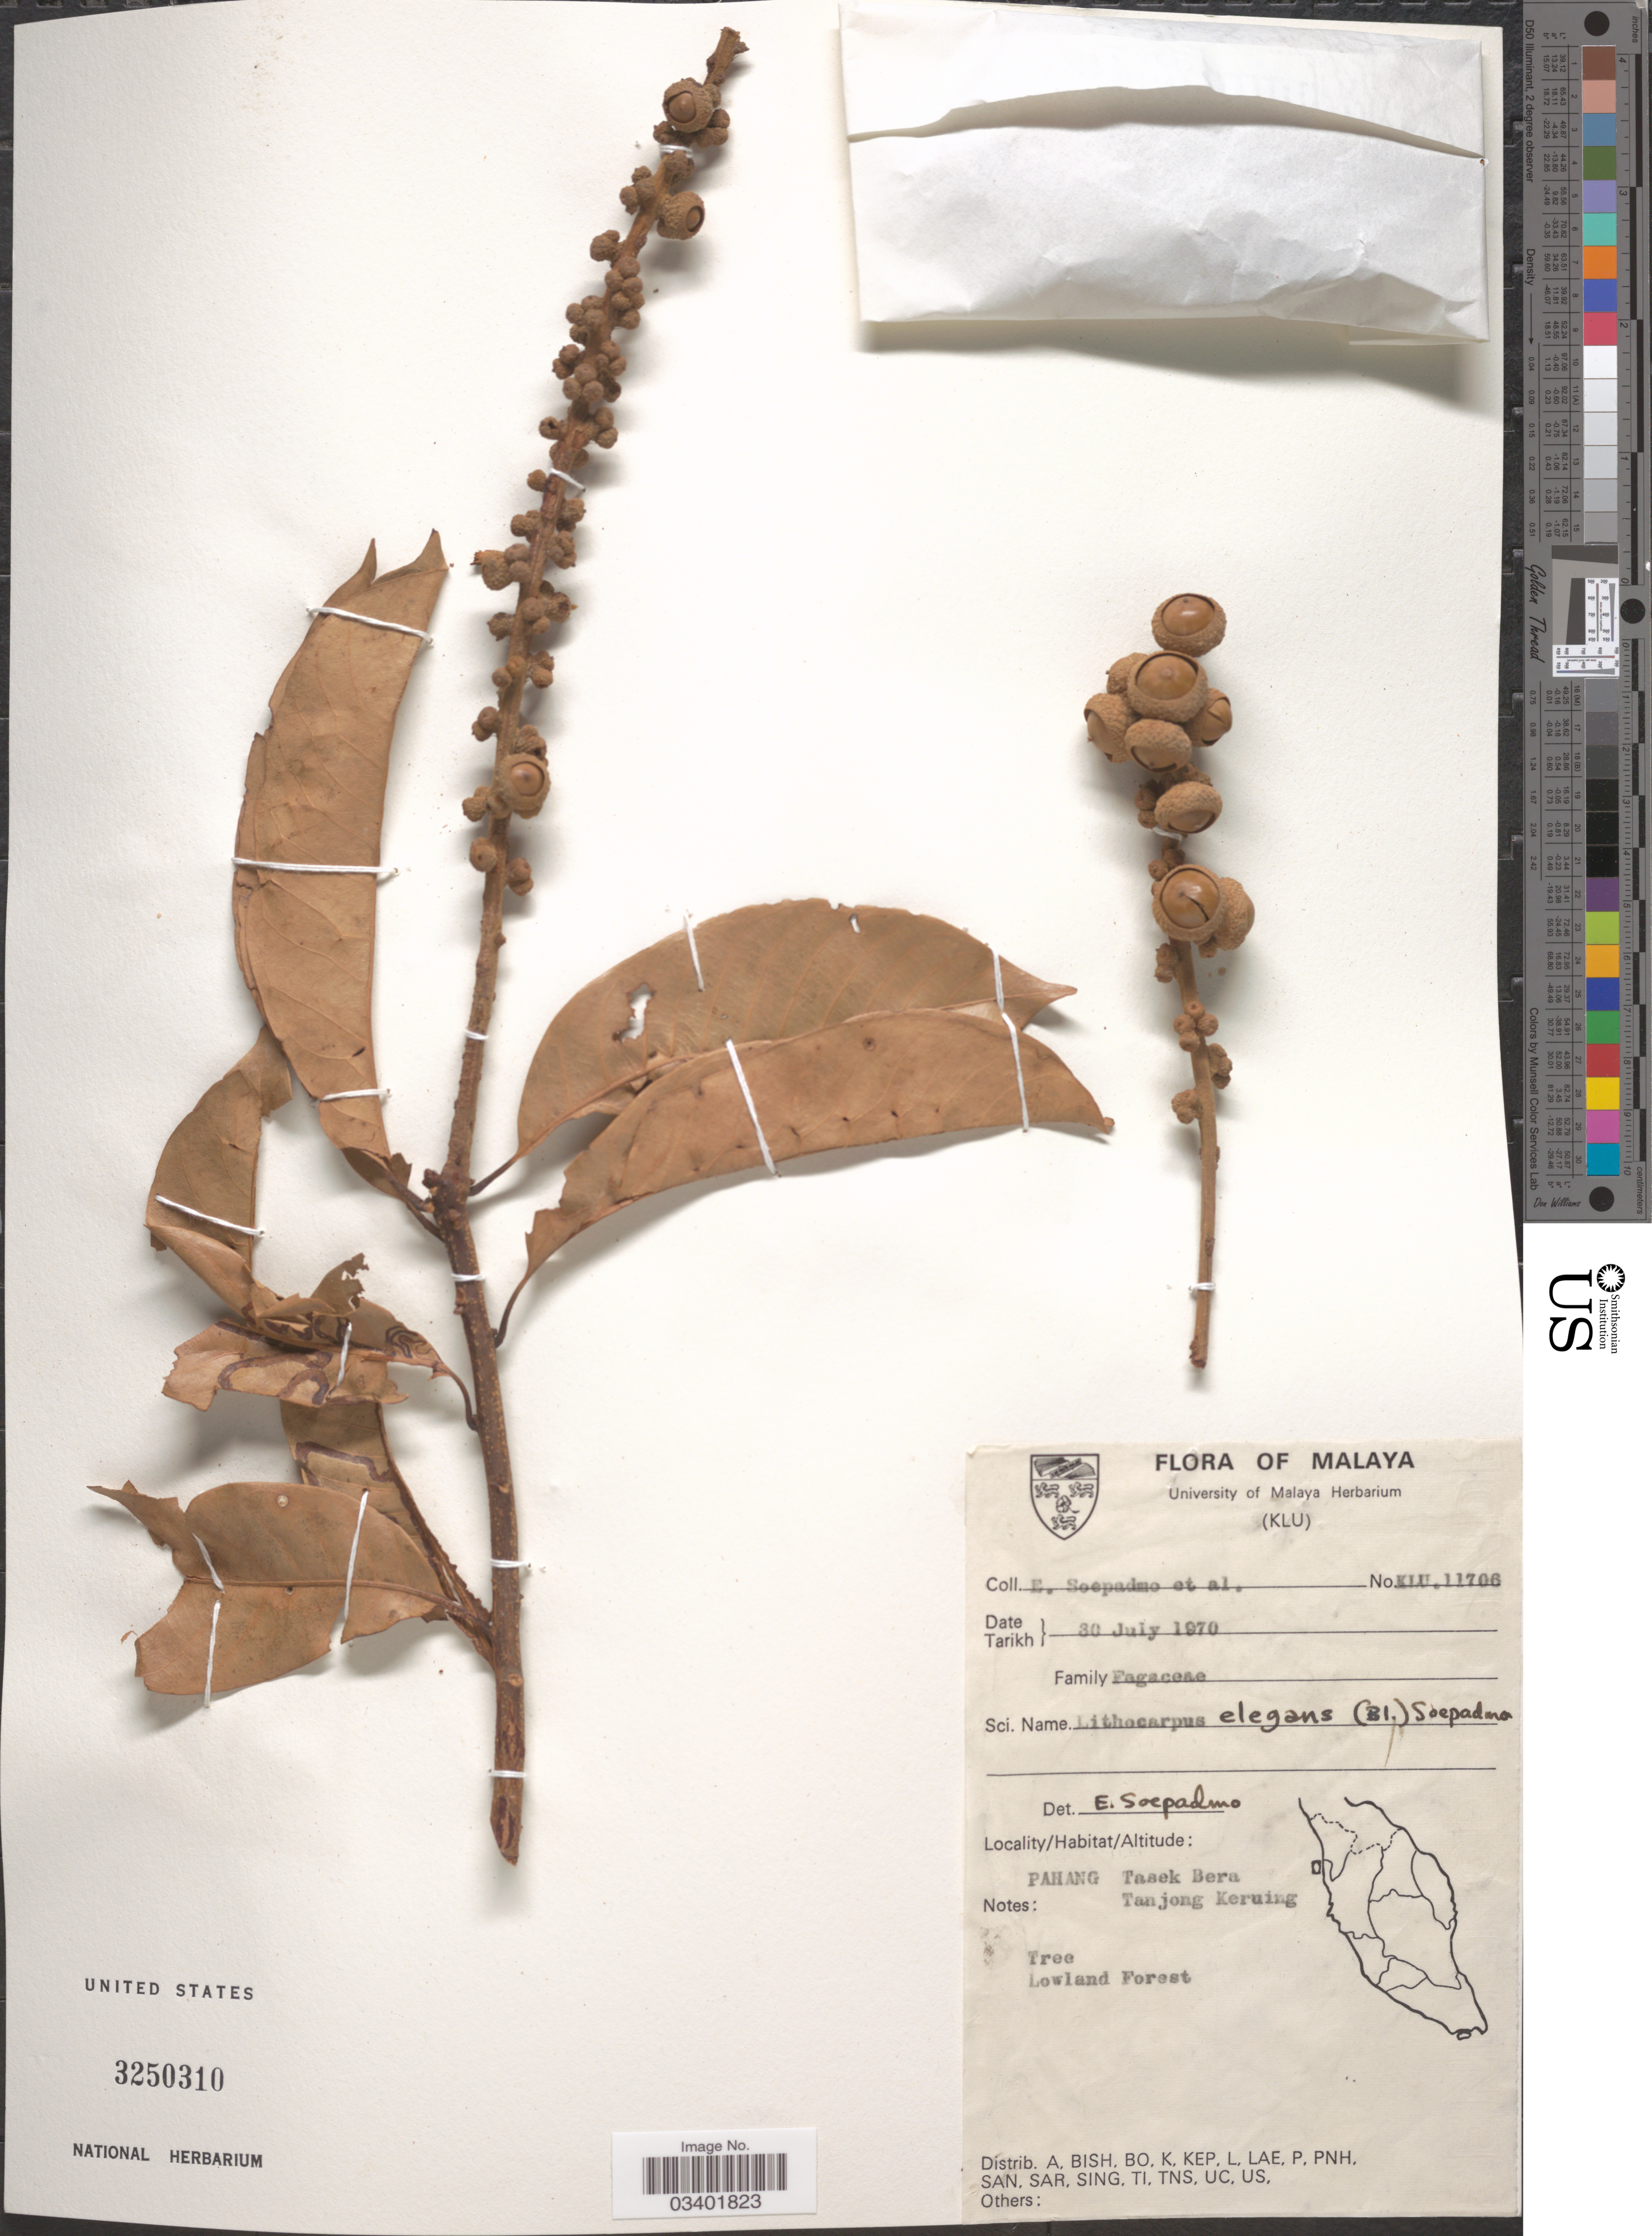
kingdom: Plantae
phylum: Tracheophyta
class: Magnoliopsida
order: Fagales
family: Fagaceae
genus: Lithocarpus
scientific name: Lithocarpus elegans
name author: (Blume) Hatus. ex Soepadmo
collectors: E. Soepadmo & et al.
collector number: KLU 11706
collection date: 1970-07-30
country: Malaysia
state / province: Pahang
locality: Malaya. Tasek Bera, Tanjong Keruing.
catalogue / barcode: US 3250310